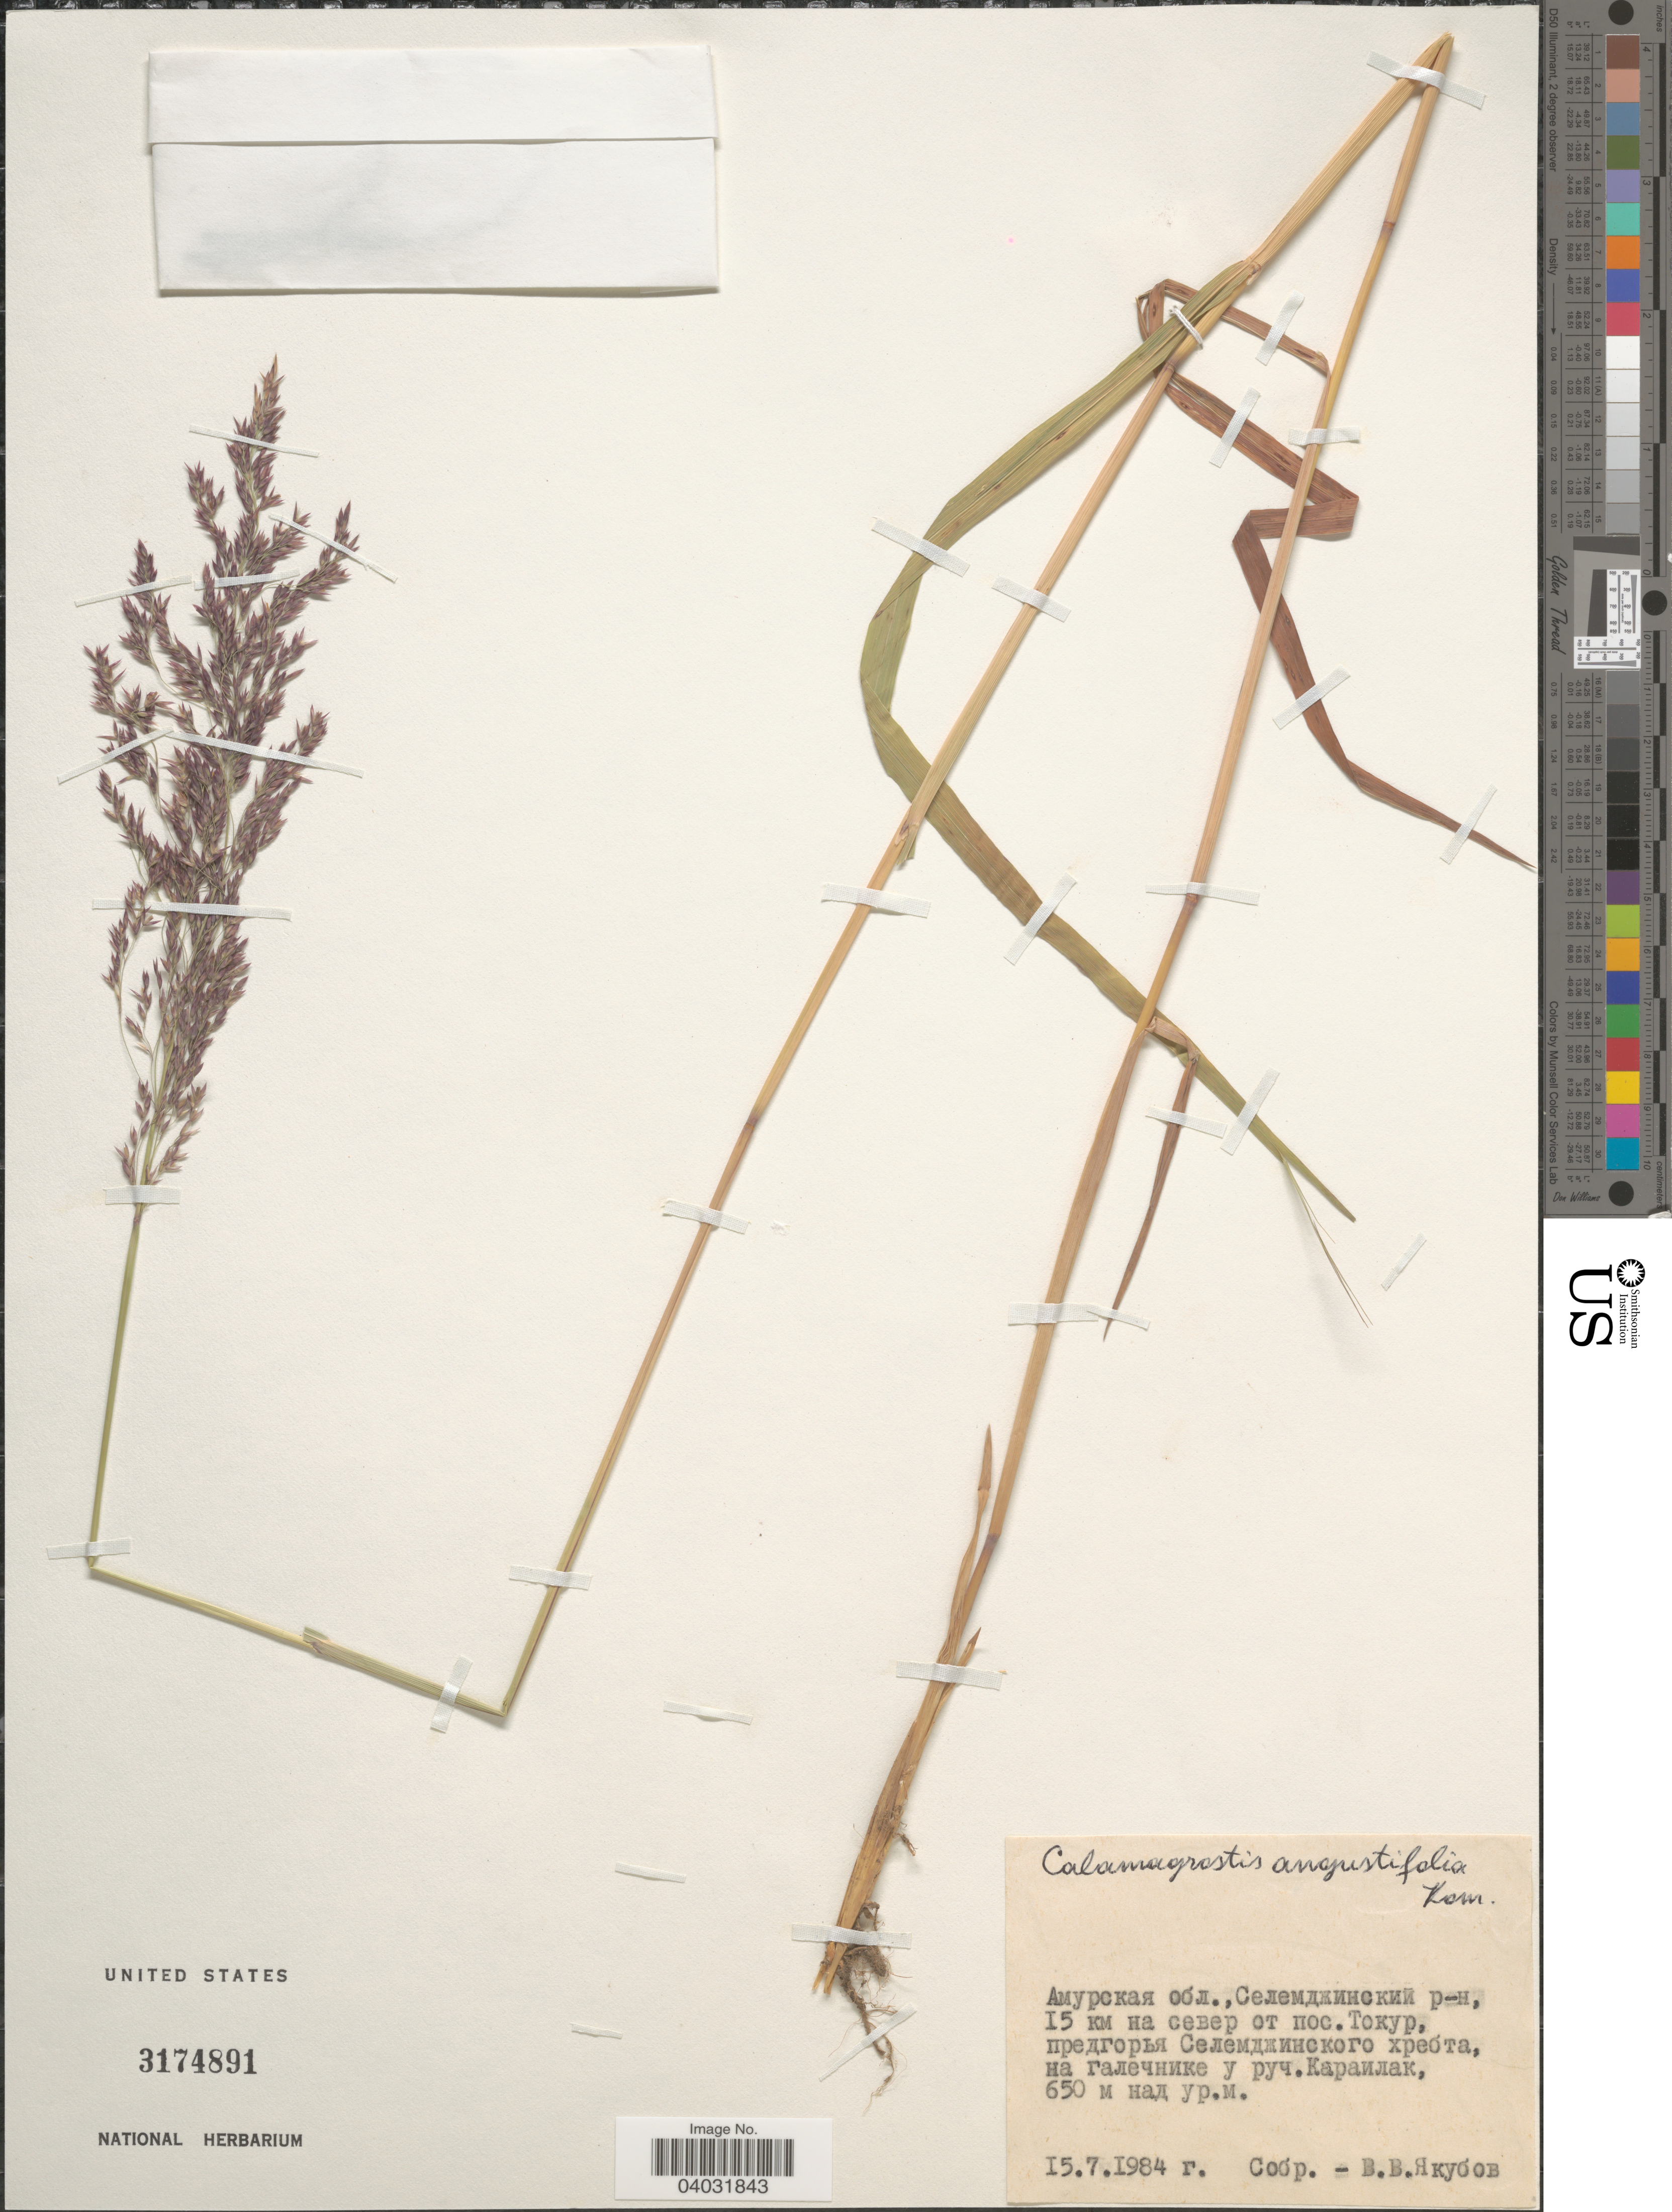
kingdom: Plantae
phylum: Tracheophyta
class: Liliopsida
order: Poales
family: Poaceae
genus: Calamagrostis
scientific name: Calamagrostis angustifolia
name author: Kom.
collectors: V. Yakubov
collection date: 1984-07-15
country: Russian Federation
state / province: Amur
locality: District Selemdzhinskiy, 15 km N of village Tokur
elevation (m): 650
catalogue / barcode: US 3174891